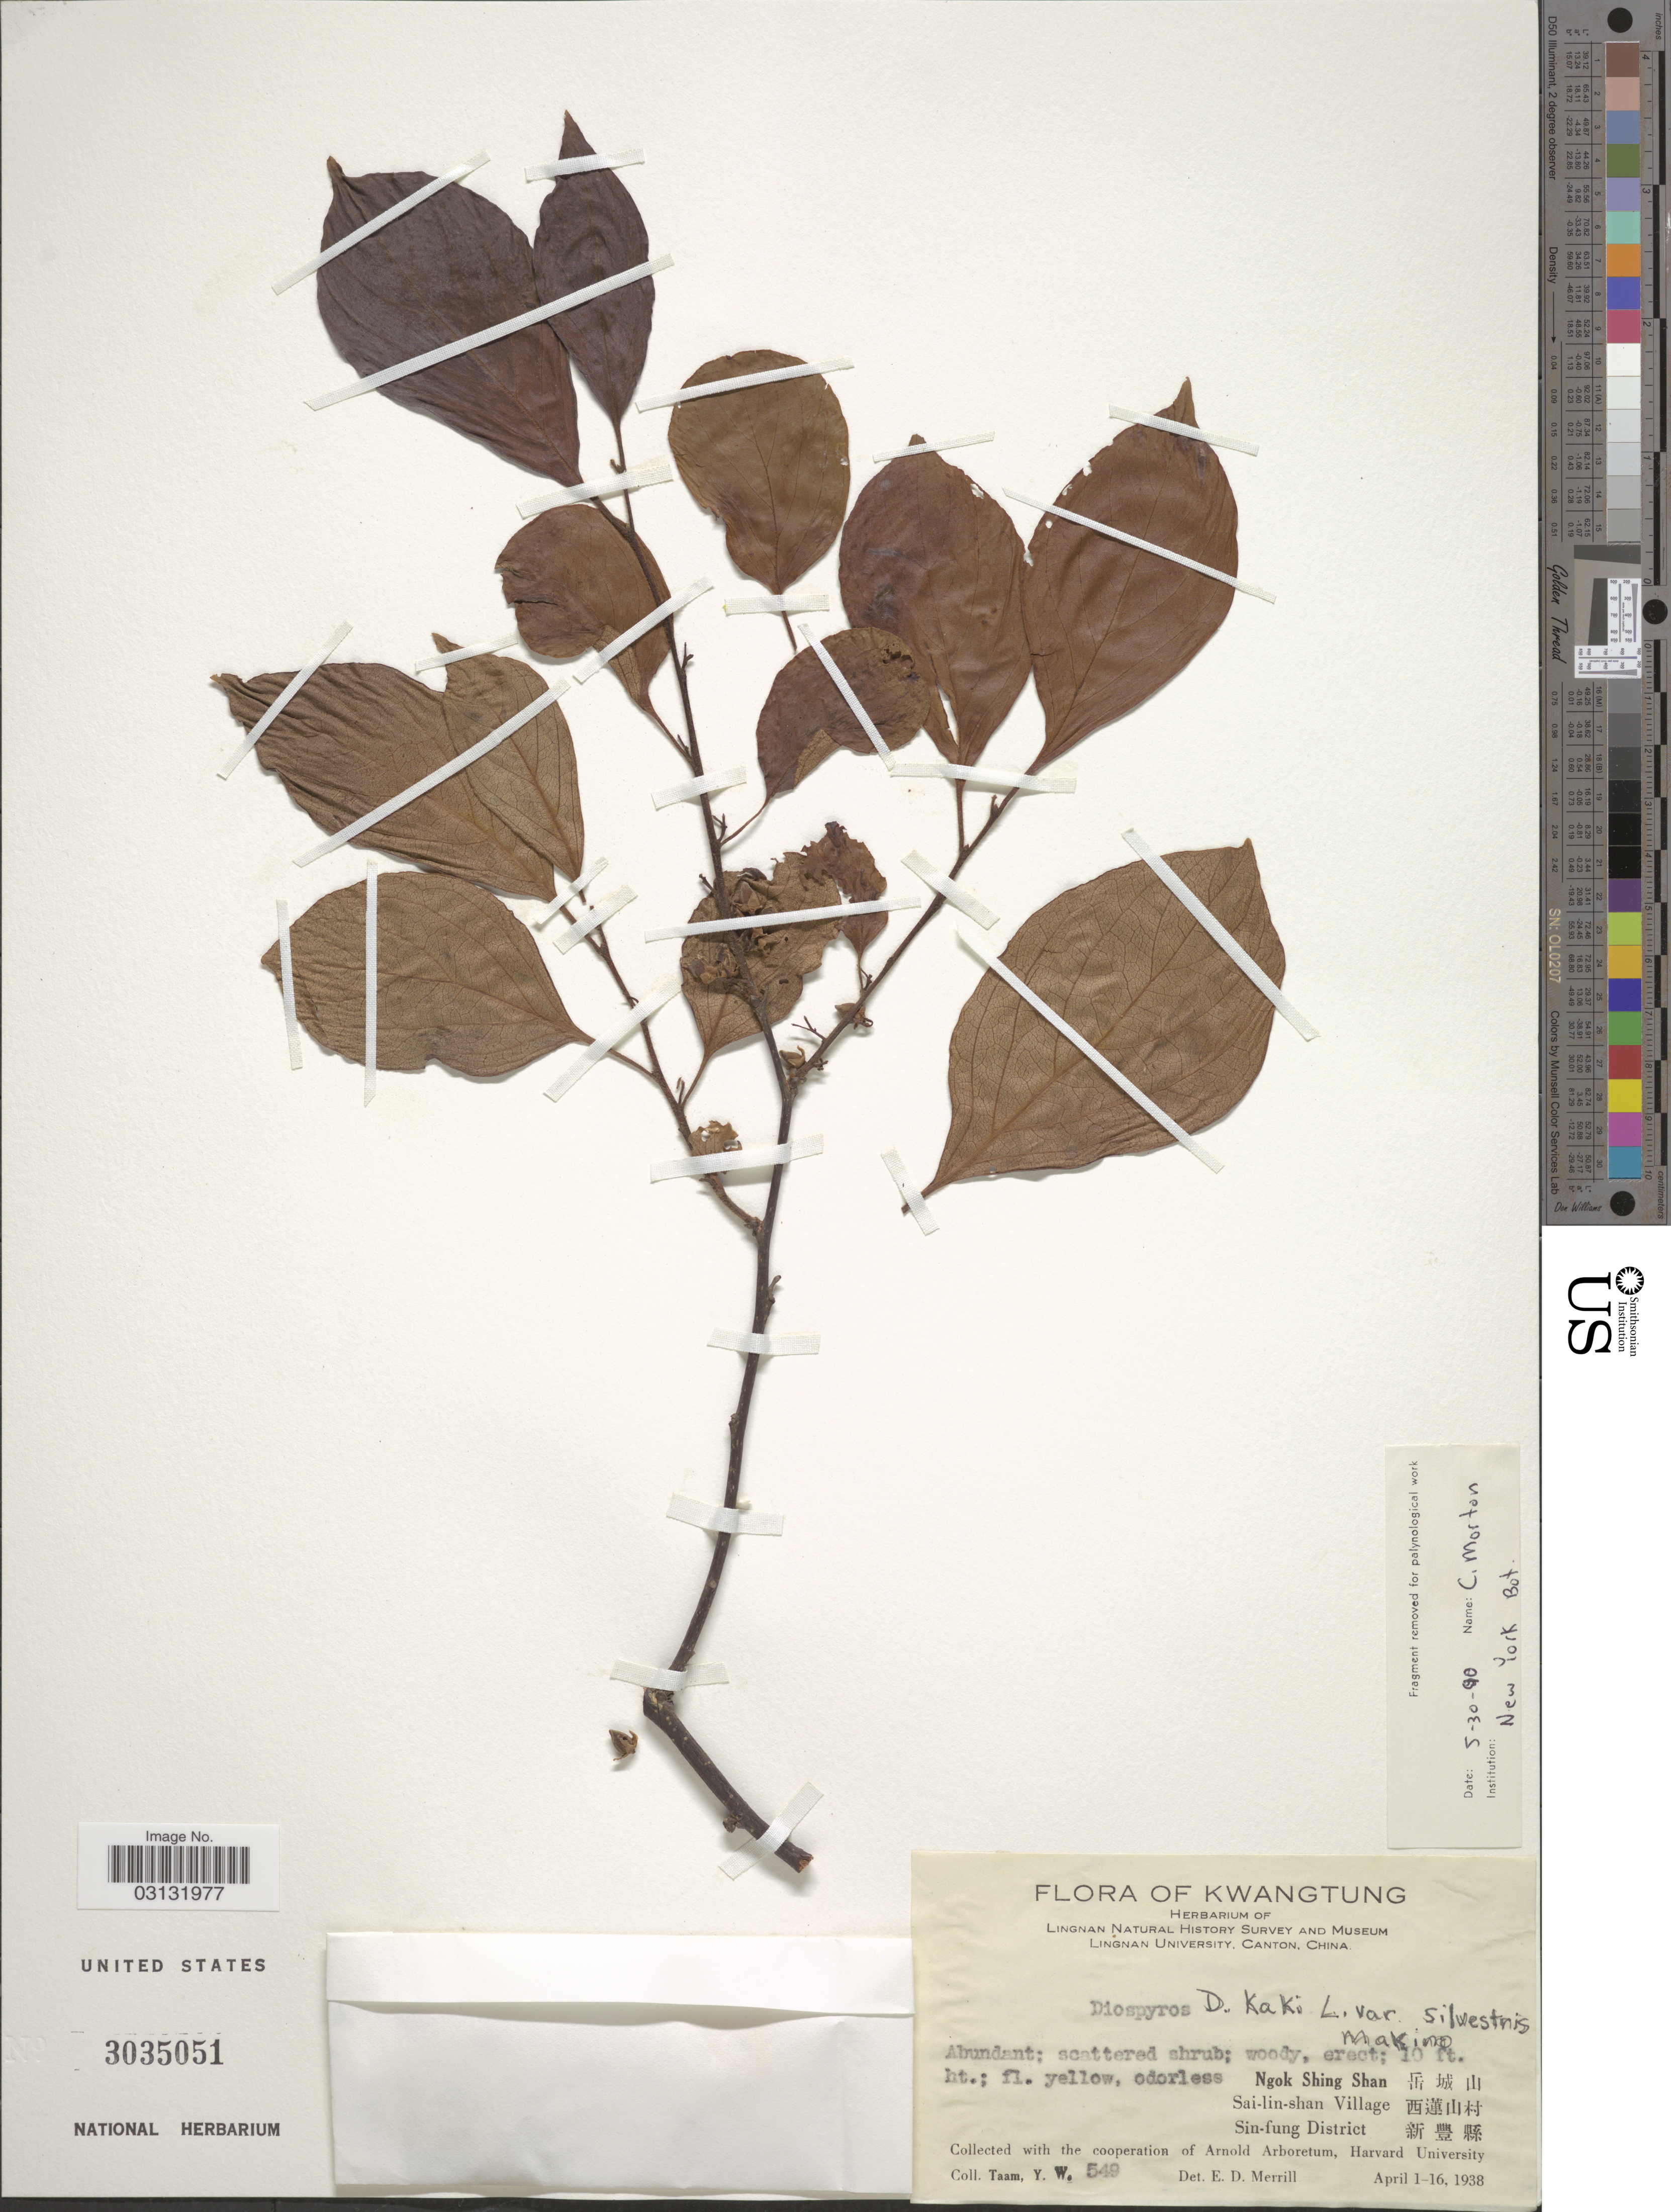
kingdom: Plantae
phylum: Tracheophyta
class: Magnoliopsida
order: Ericales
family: Ebenaceae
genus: Diospyros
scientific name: Diospyros kaki var. silvestris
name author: Makino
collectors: Y. W. Taam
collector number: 549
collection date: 1938-04-01/1938-04-16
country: China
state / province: Guangdong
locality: Kwangtung. Ngok Shing Shan. Sai-lin-shan Village. Sin-fung District.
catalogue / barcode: US 3035051